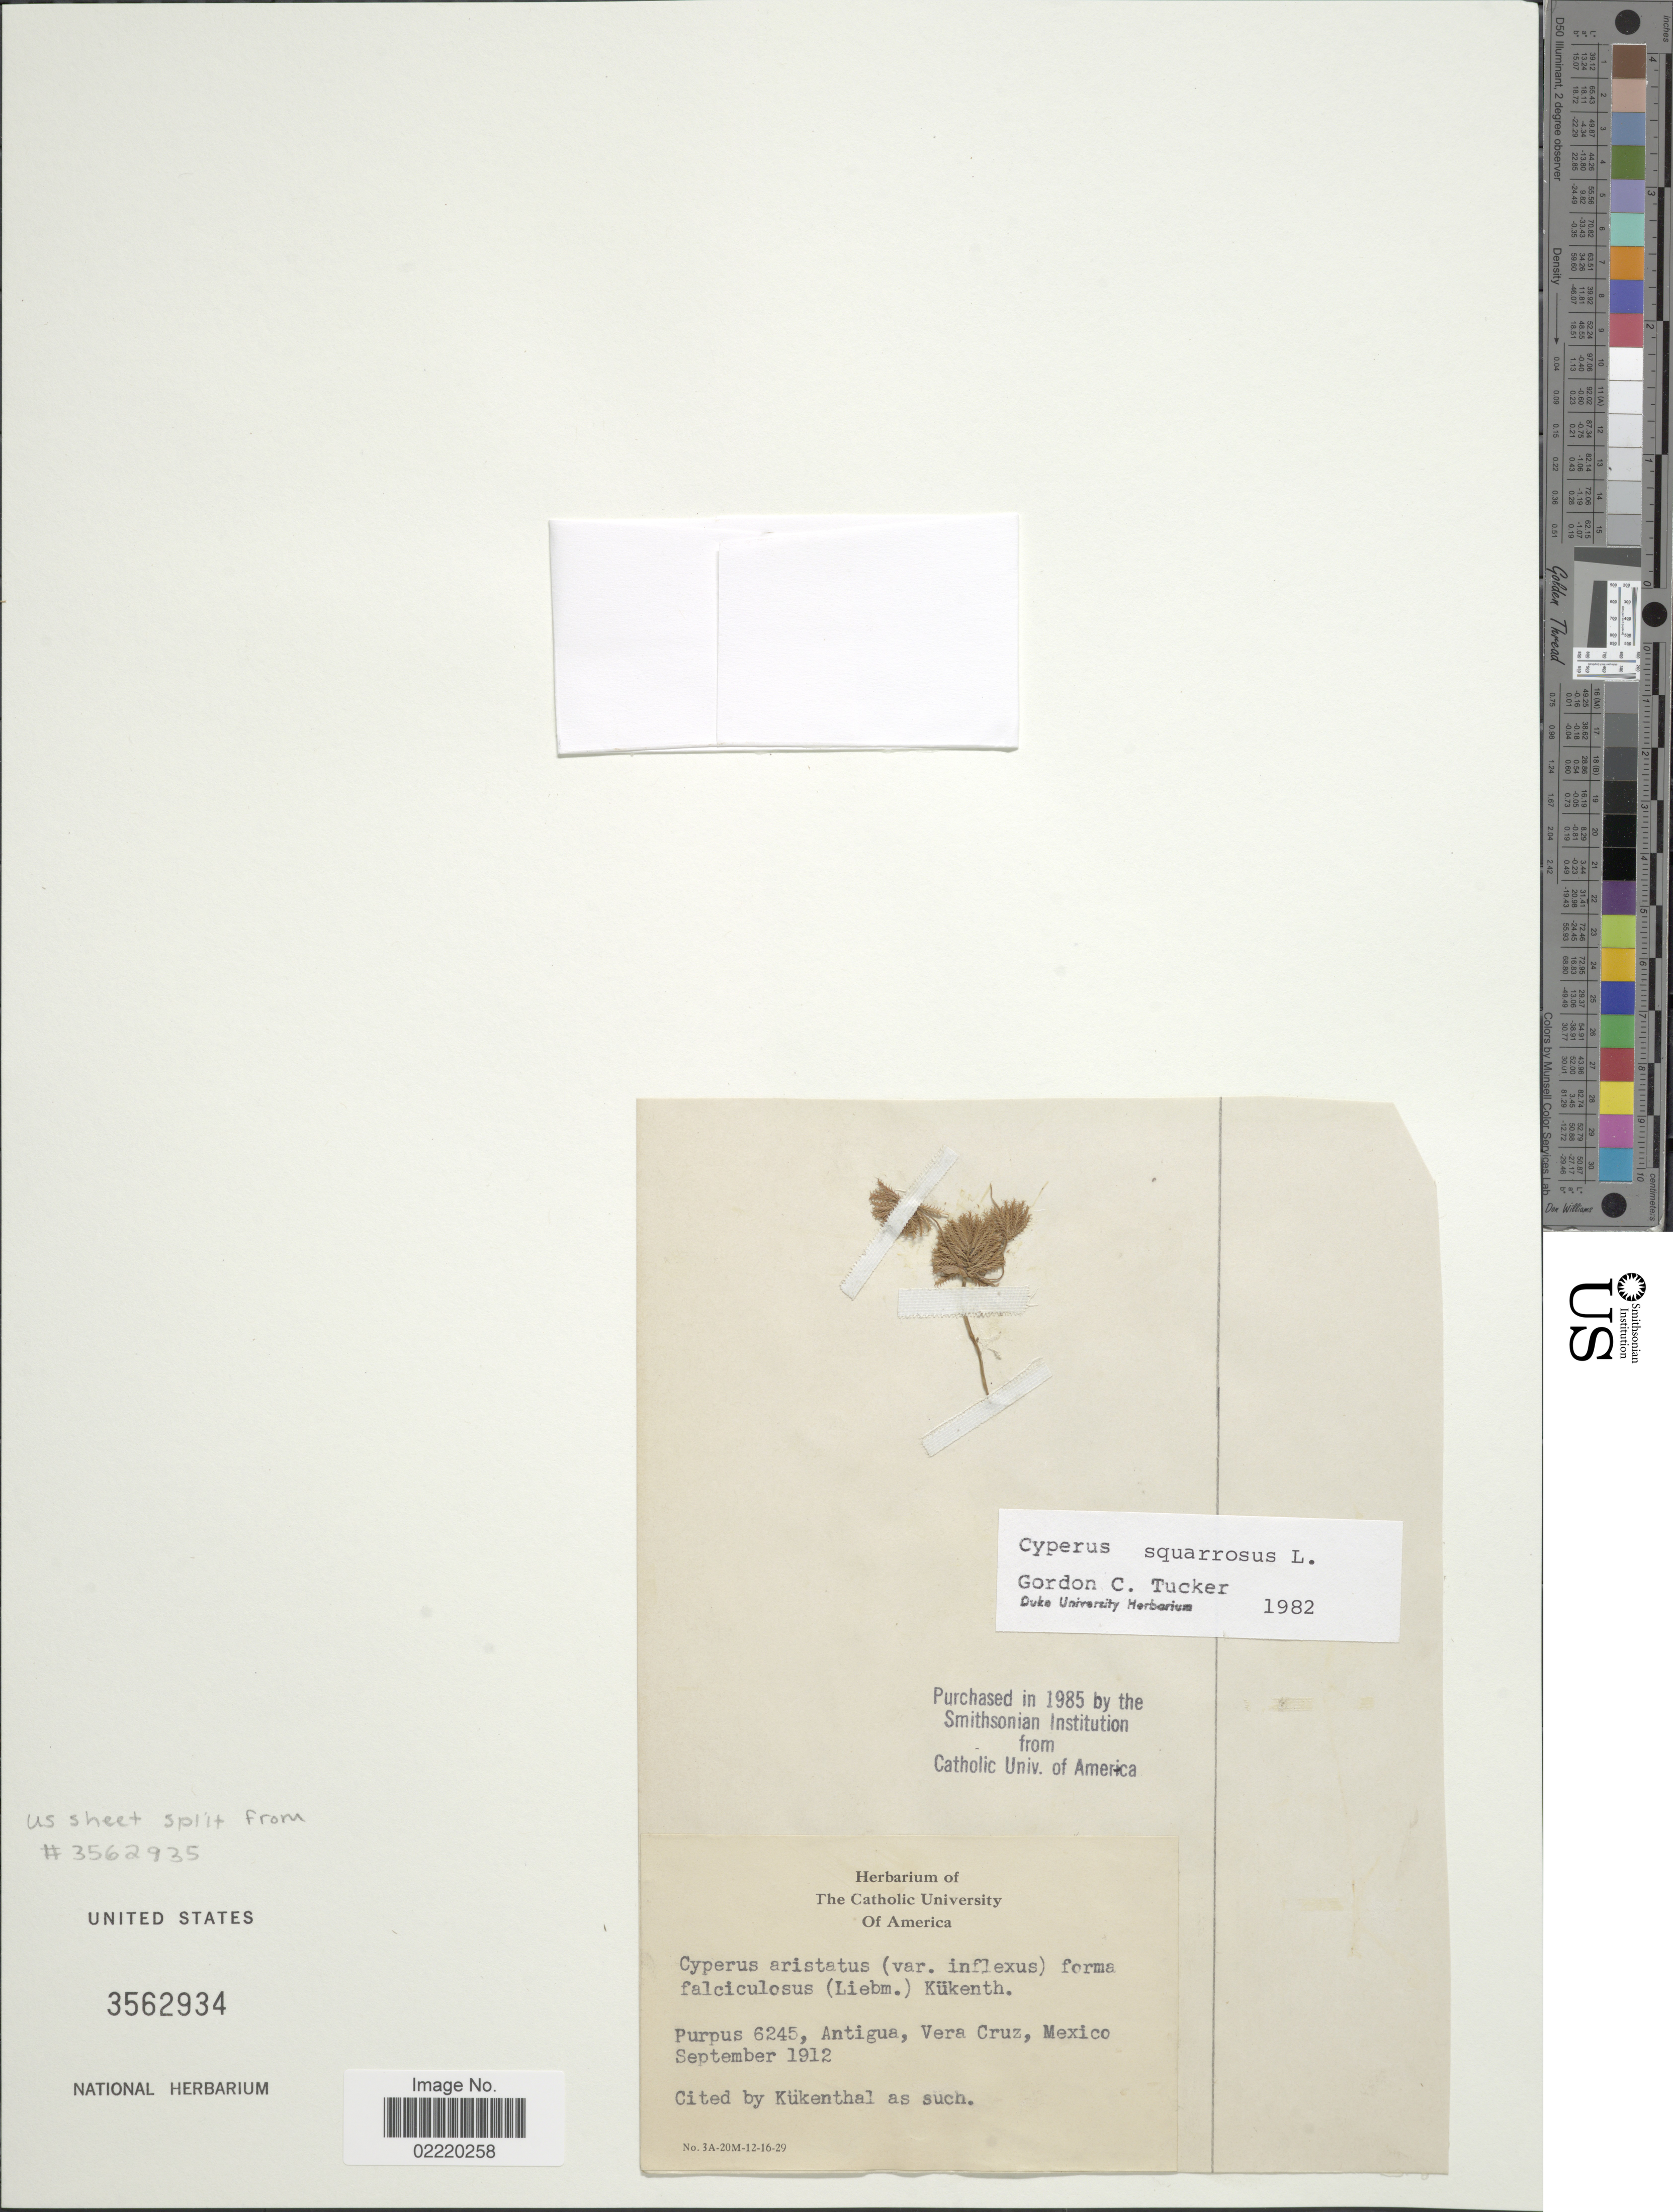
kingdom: Plantae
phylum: Tracheophyta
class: Liliopsida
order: Poales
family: Cyperaceae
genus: Cyperus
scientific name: Cyperus squarrosus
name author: L.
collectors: -- Purpus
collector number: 6245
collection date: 1912-09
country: Mexico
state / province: Veracruz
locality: Antigua, Vera Cruz.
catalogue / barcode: US 3562934